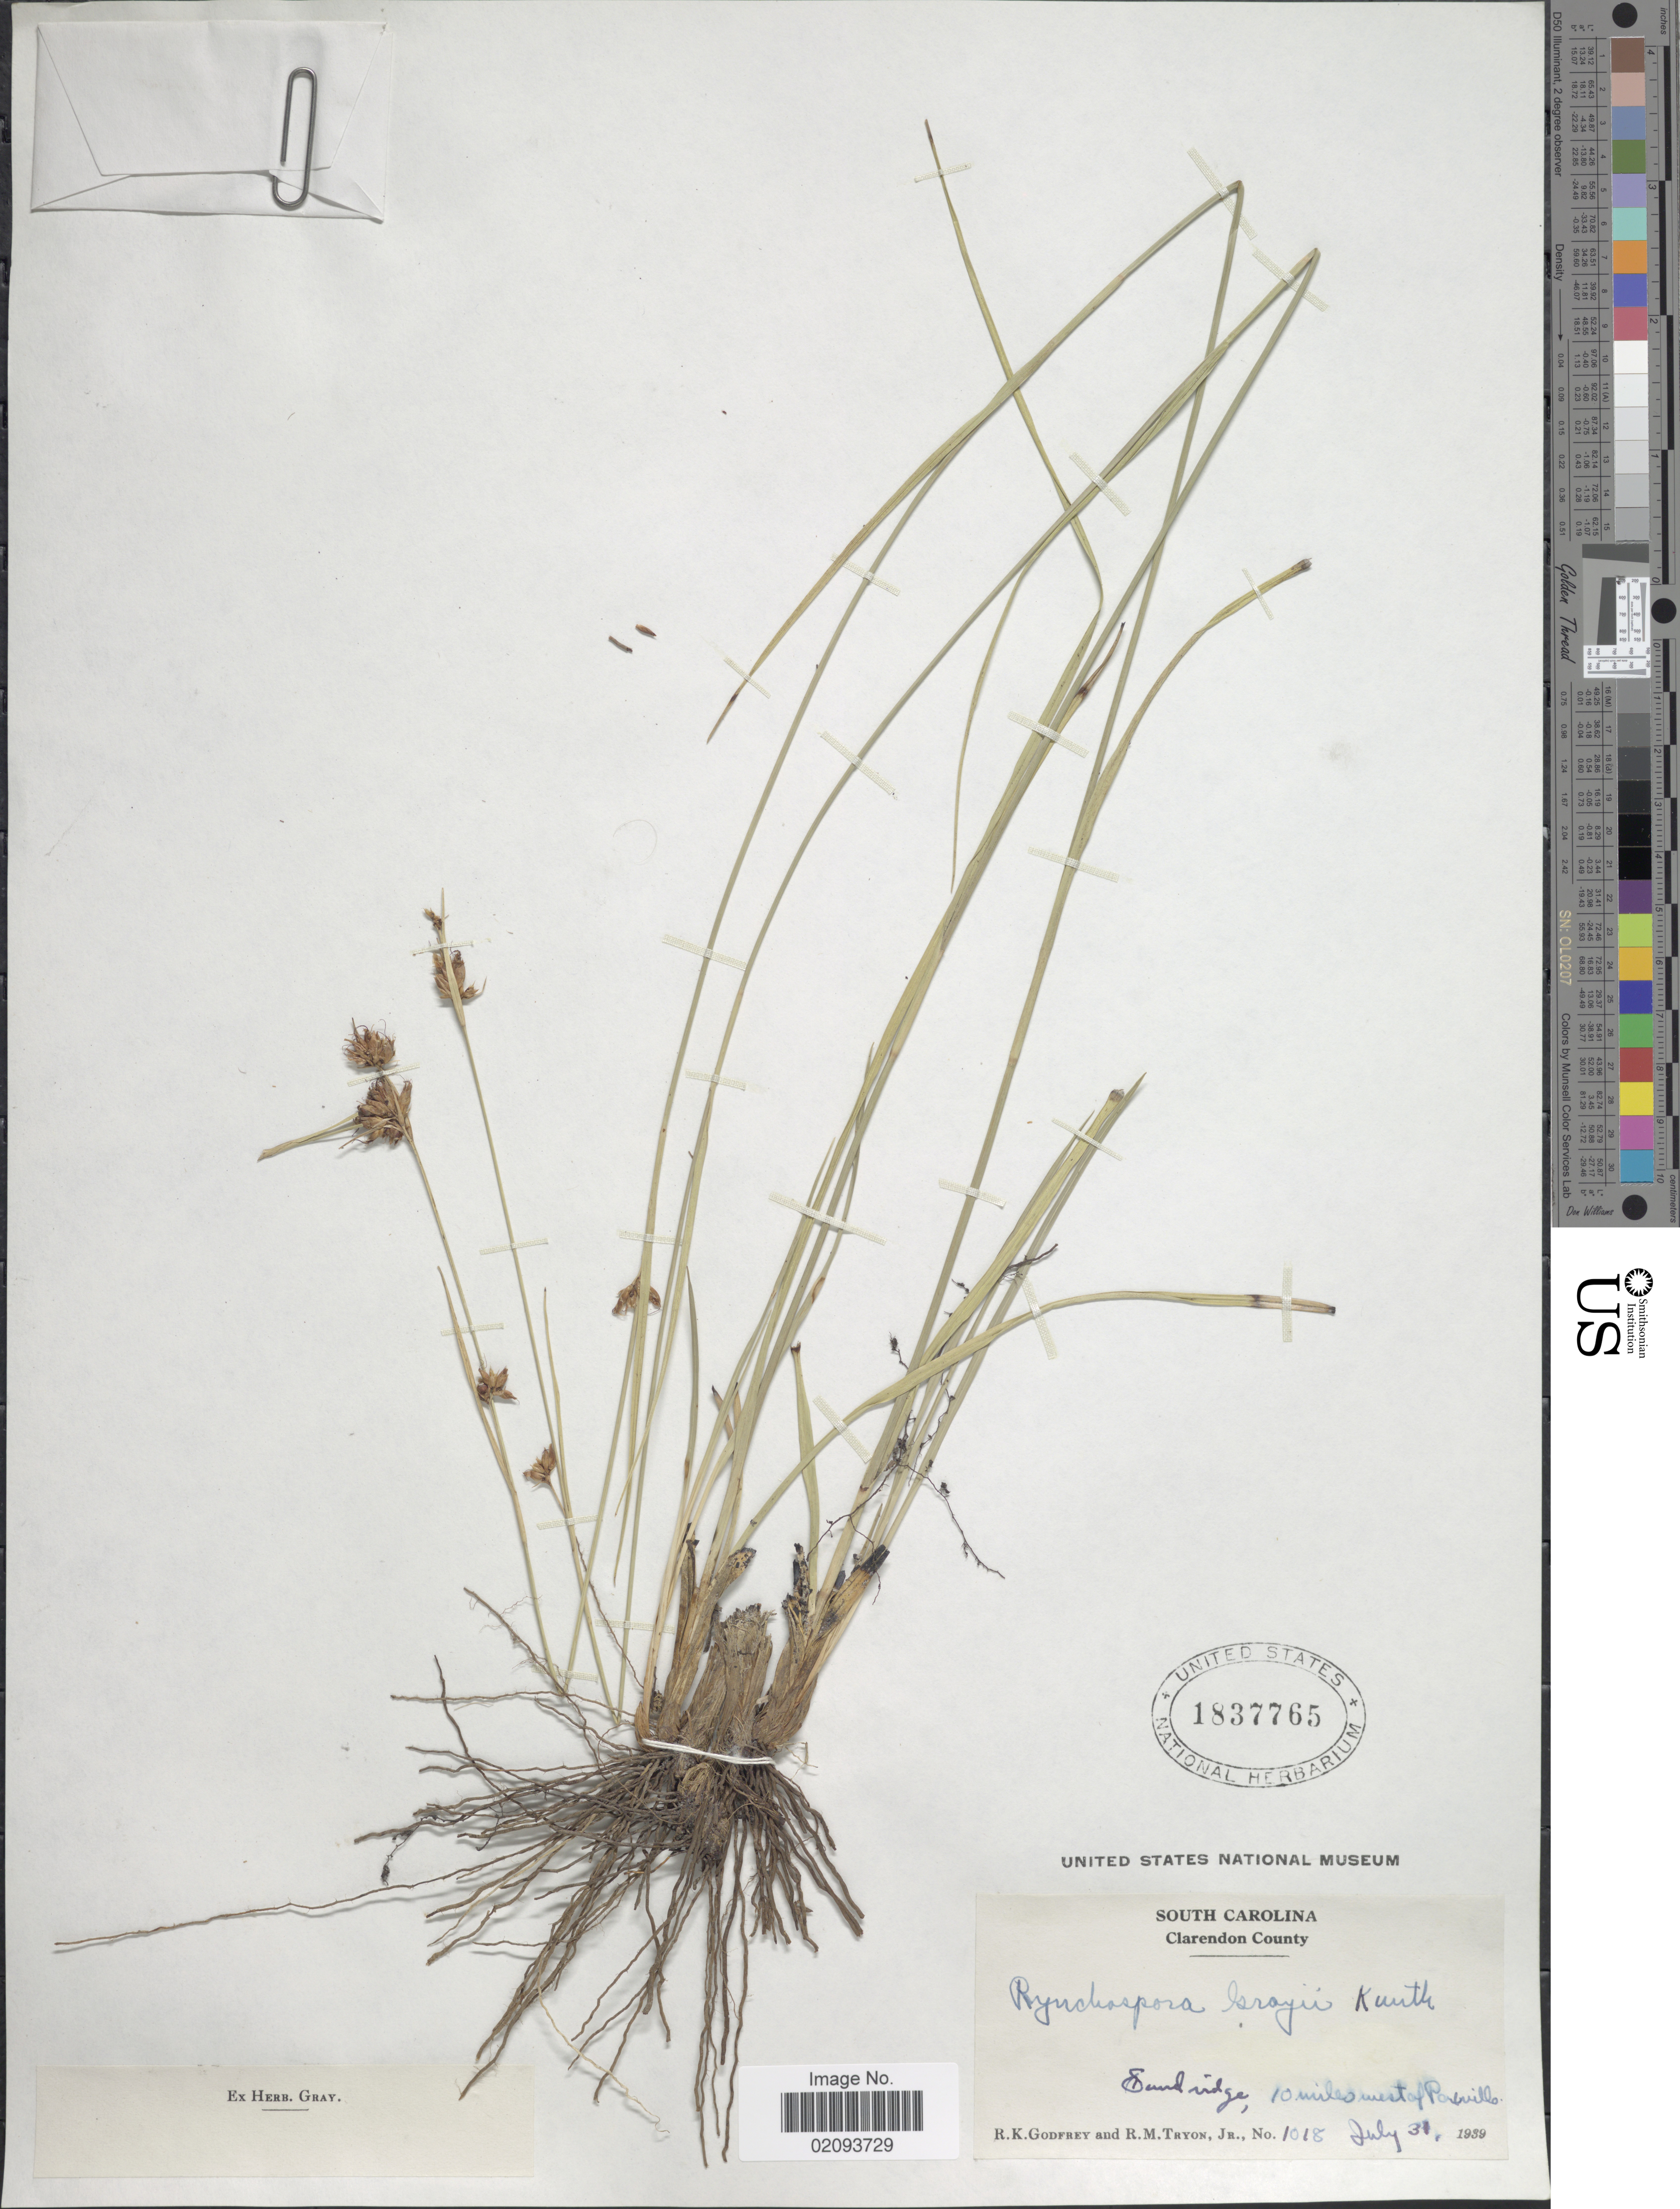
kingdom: Plantae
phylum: Tracheophyta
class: Liliopsida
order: Poales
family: Cyperaceae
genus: Rhynchospora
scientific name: Rhynchospora grayi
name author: Kunth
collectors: R. K. Godfrey & R. M. Tryon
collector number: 1018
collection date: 1939-07-31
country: United States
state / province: South Carolina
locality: Clarendon County. Sand ridge, 10 miles west of Paxville.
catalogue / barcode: US 1837765